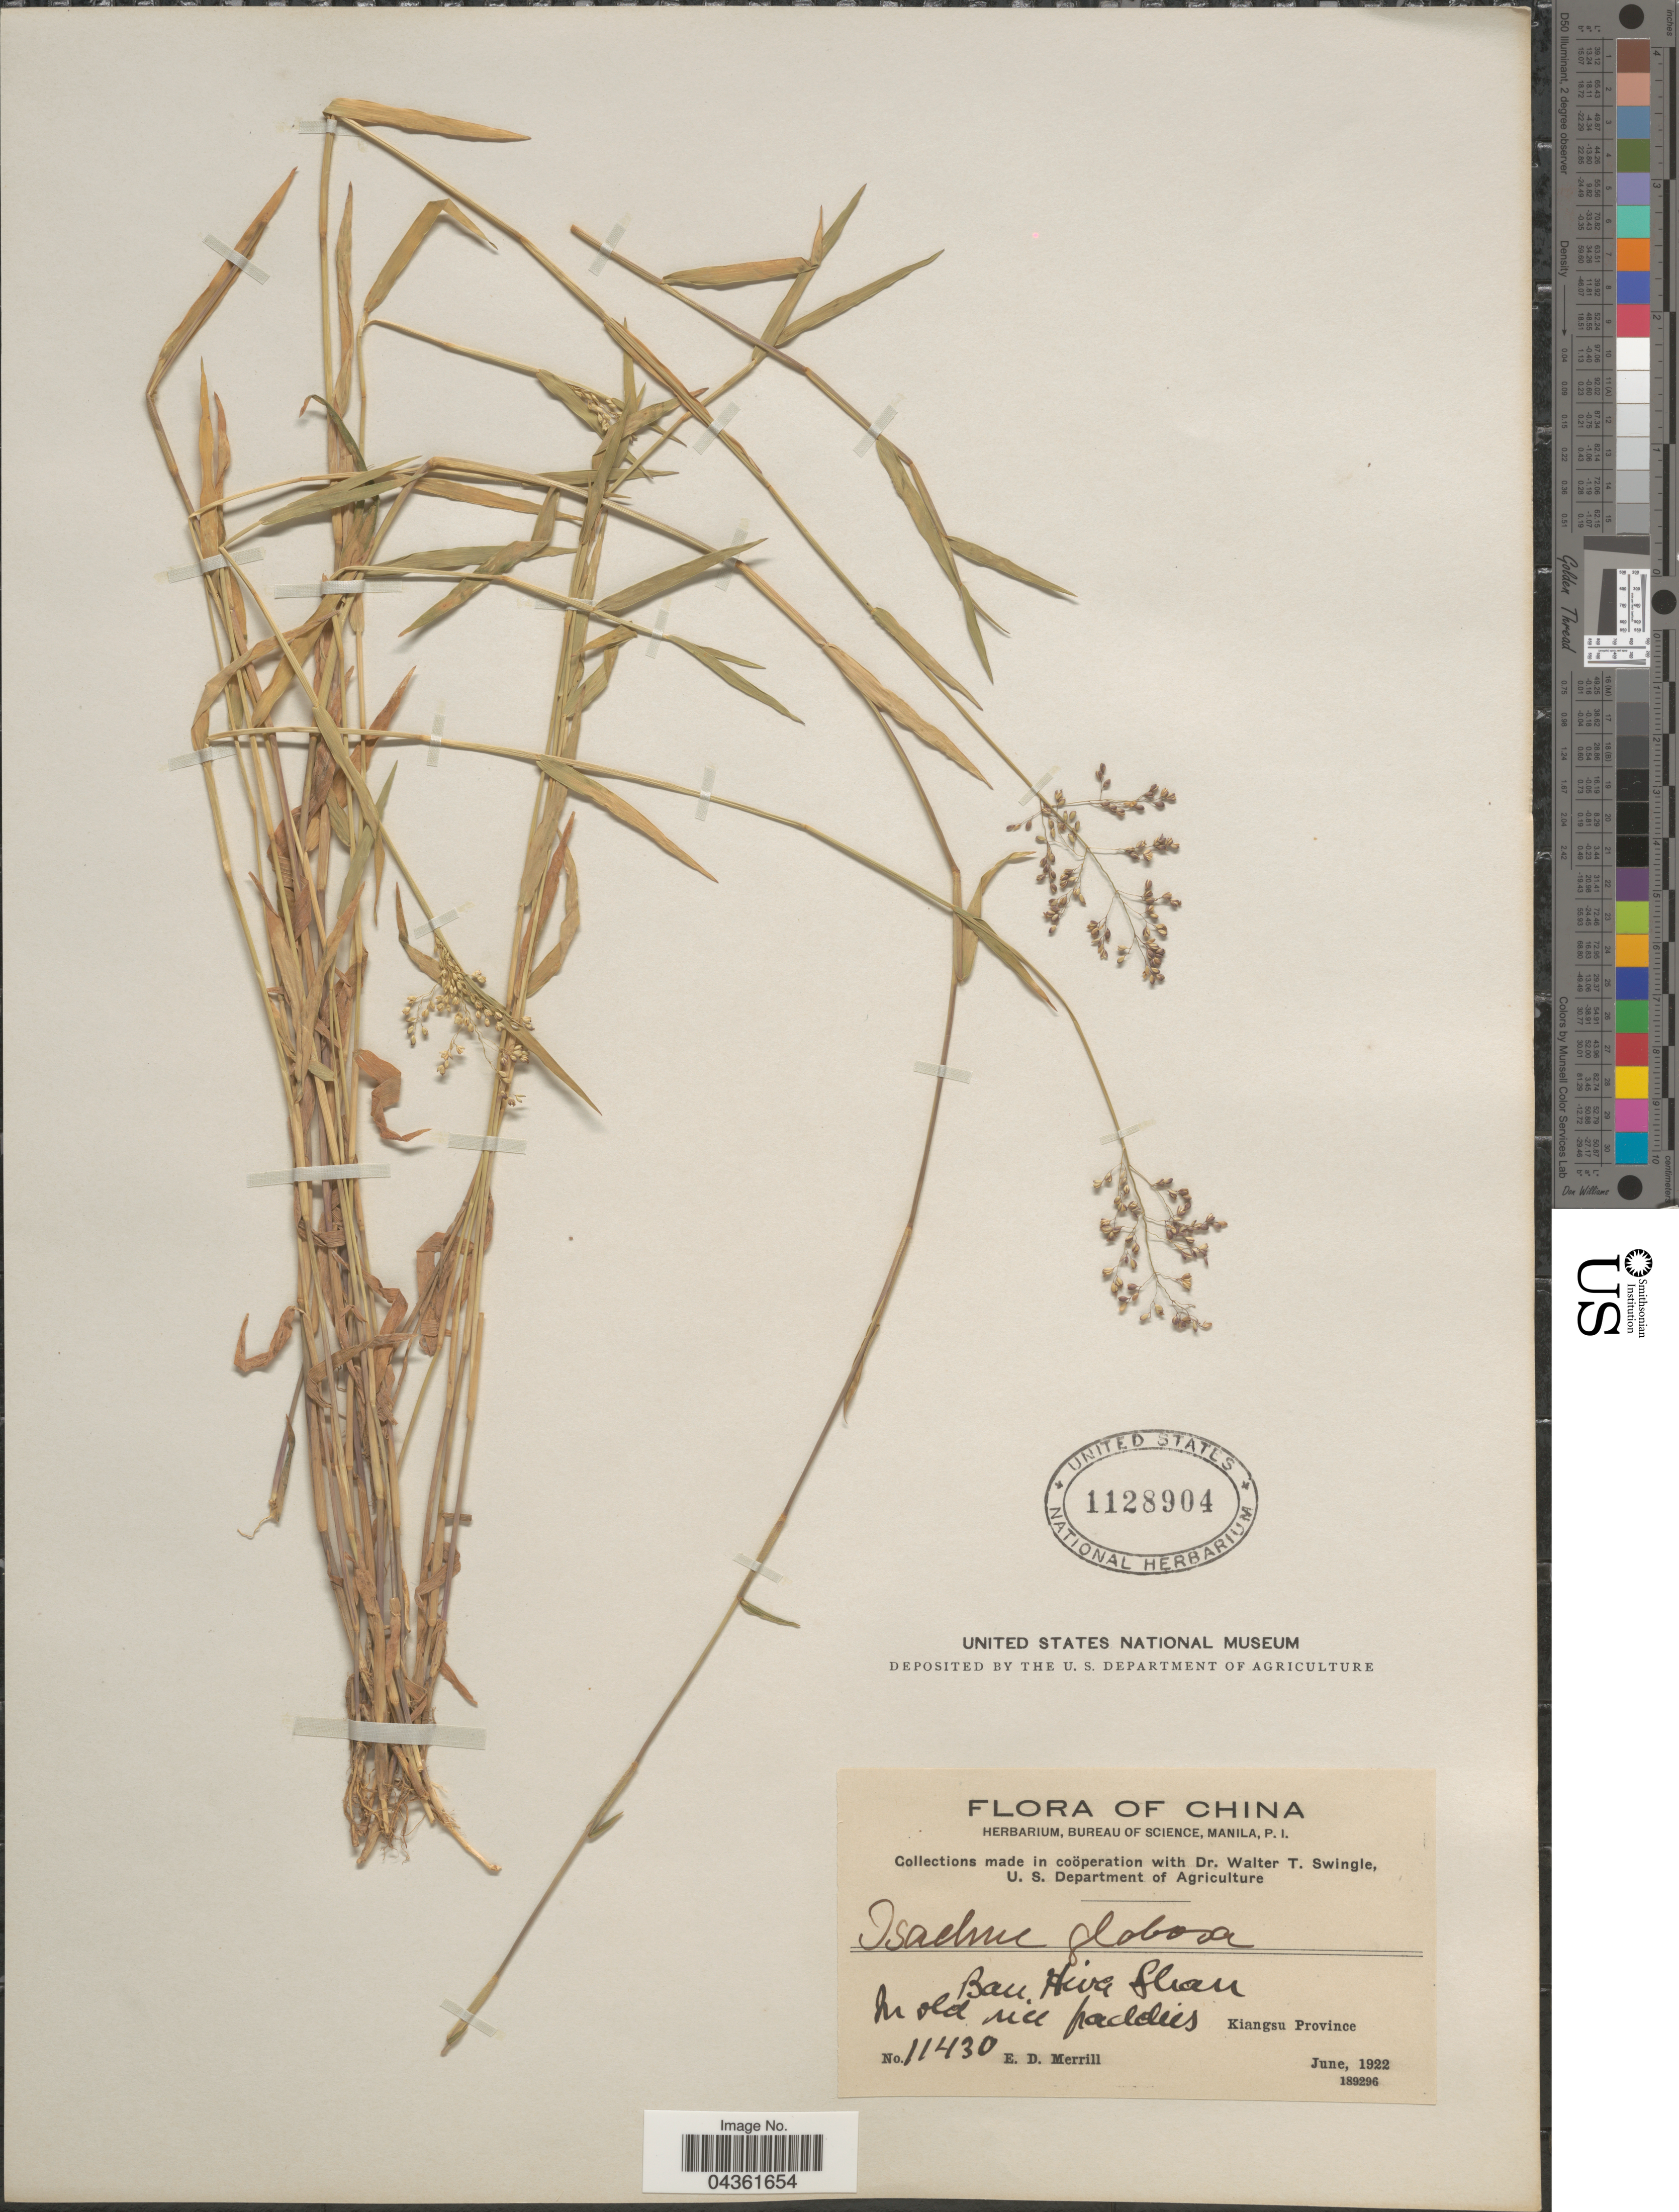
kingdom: Plantae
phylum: Tracheophyta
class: Liliopsida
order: Poales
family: Poaceae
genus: Isachne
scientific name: Isachne globosa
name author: (Thunb.) Kuntze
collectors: E. D. Merrill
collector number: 11430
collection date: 1922-06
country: China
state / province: Jiangsu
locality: Bau Hwa Shan. Kiangsu Province.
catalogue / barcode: US 1128904